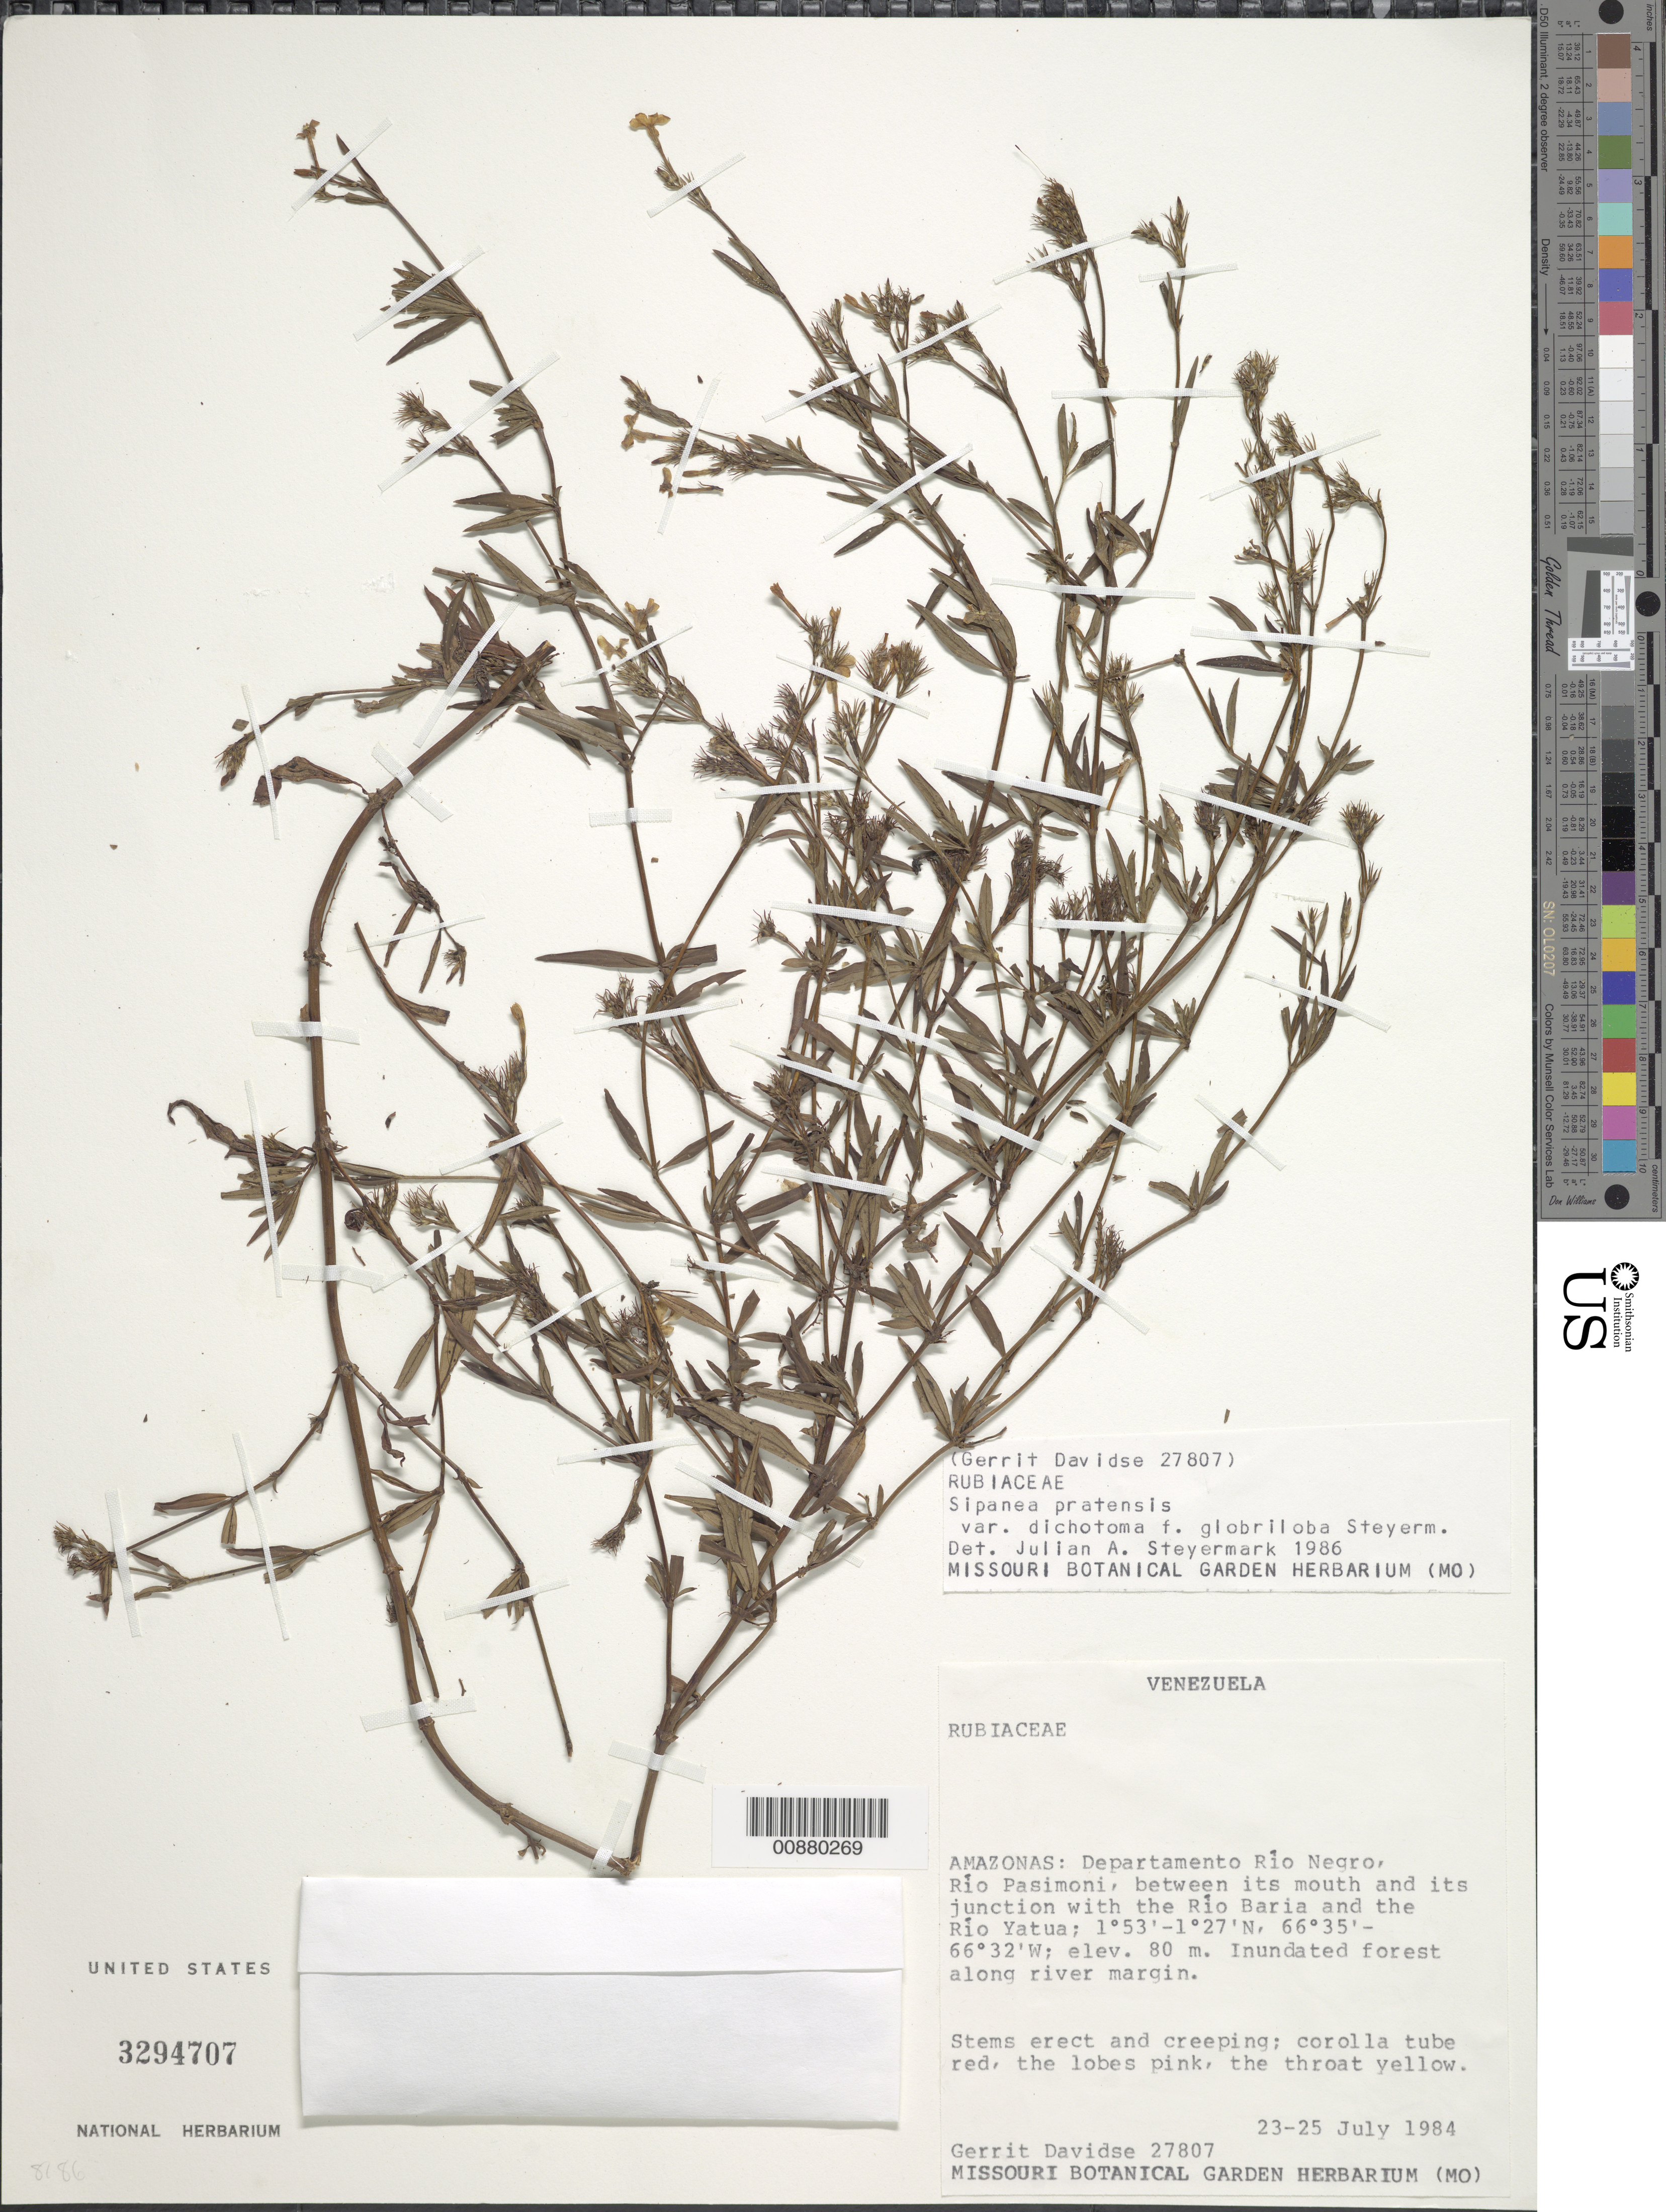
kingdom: Plantae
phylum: Tracheophyta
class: Magnoliopsida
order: Gentianales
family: Rubiaceae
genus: Sipanea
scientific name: Sipanea pratensis var. dichotoma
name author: (Kunth) Steyerm.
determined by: Steyermark, Julian A., (VEN)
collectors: G. Davidse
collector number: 27807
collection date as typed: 23-Jul-84 to 25-Jul-84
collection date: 1984-07-23/1984-07-25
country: Venezuela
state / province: Amazonas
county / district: Río Negro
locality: Río Pasimoni, between mouth and junction with Río Baria and Río Yatua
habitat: Inundated forest along river margin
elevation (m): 80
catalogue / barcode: US 3294707